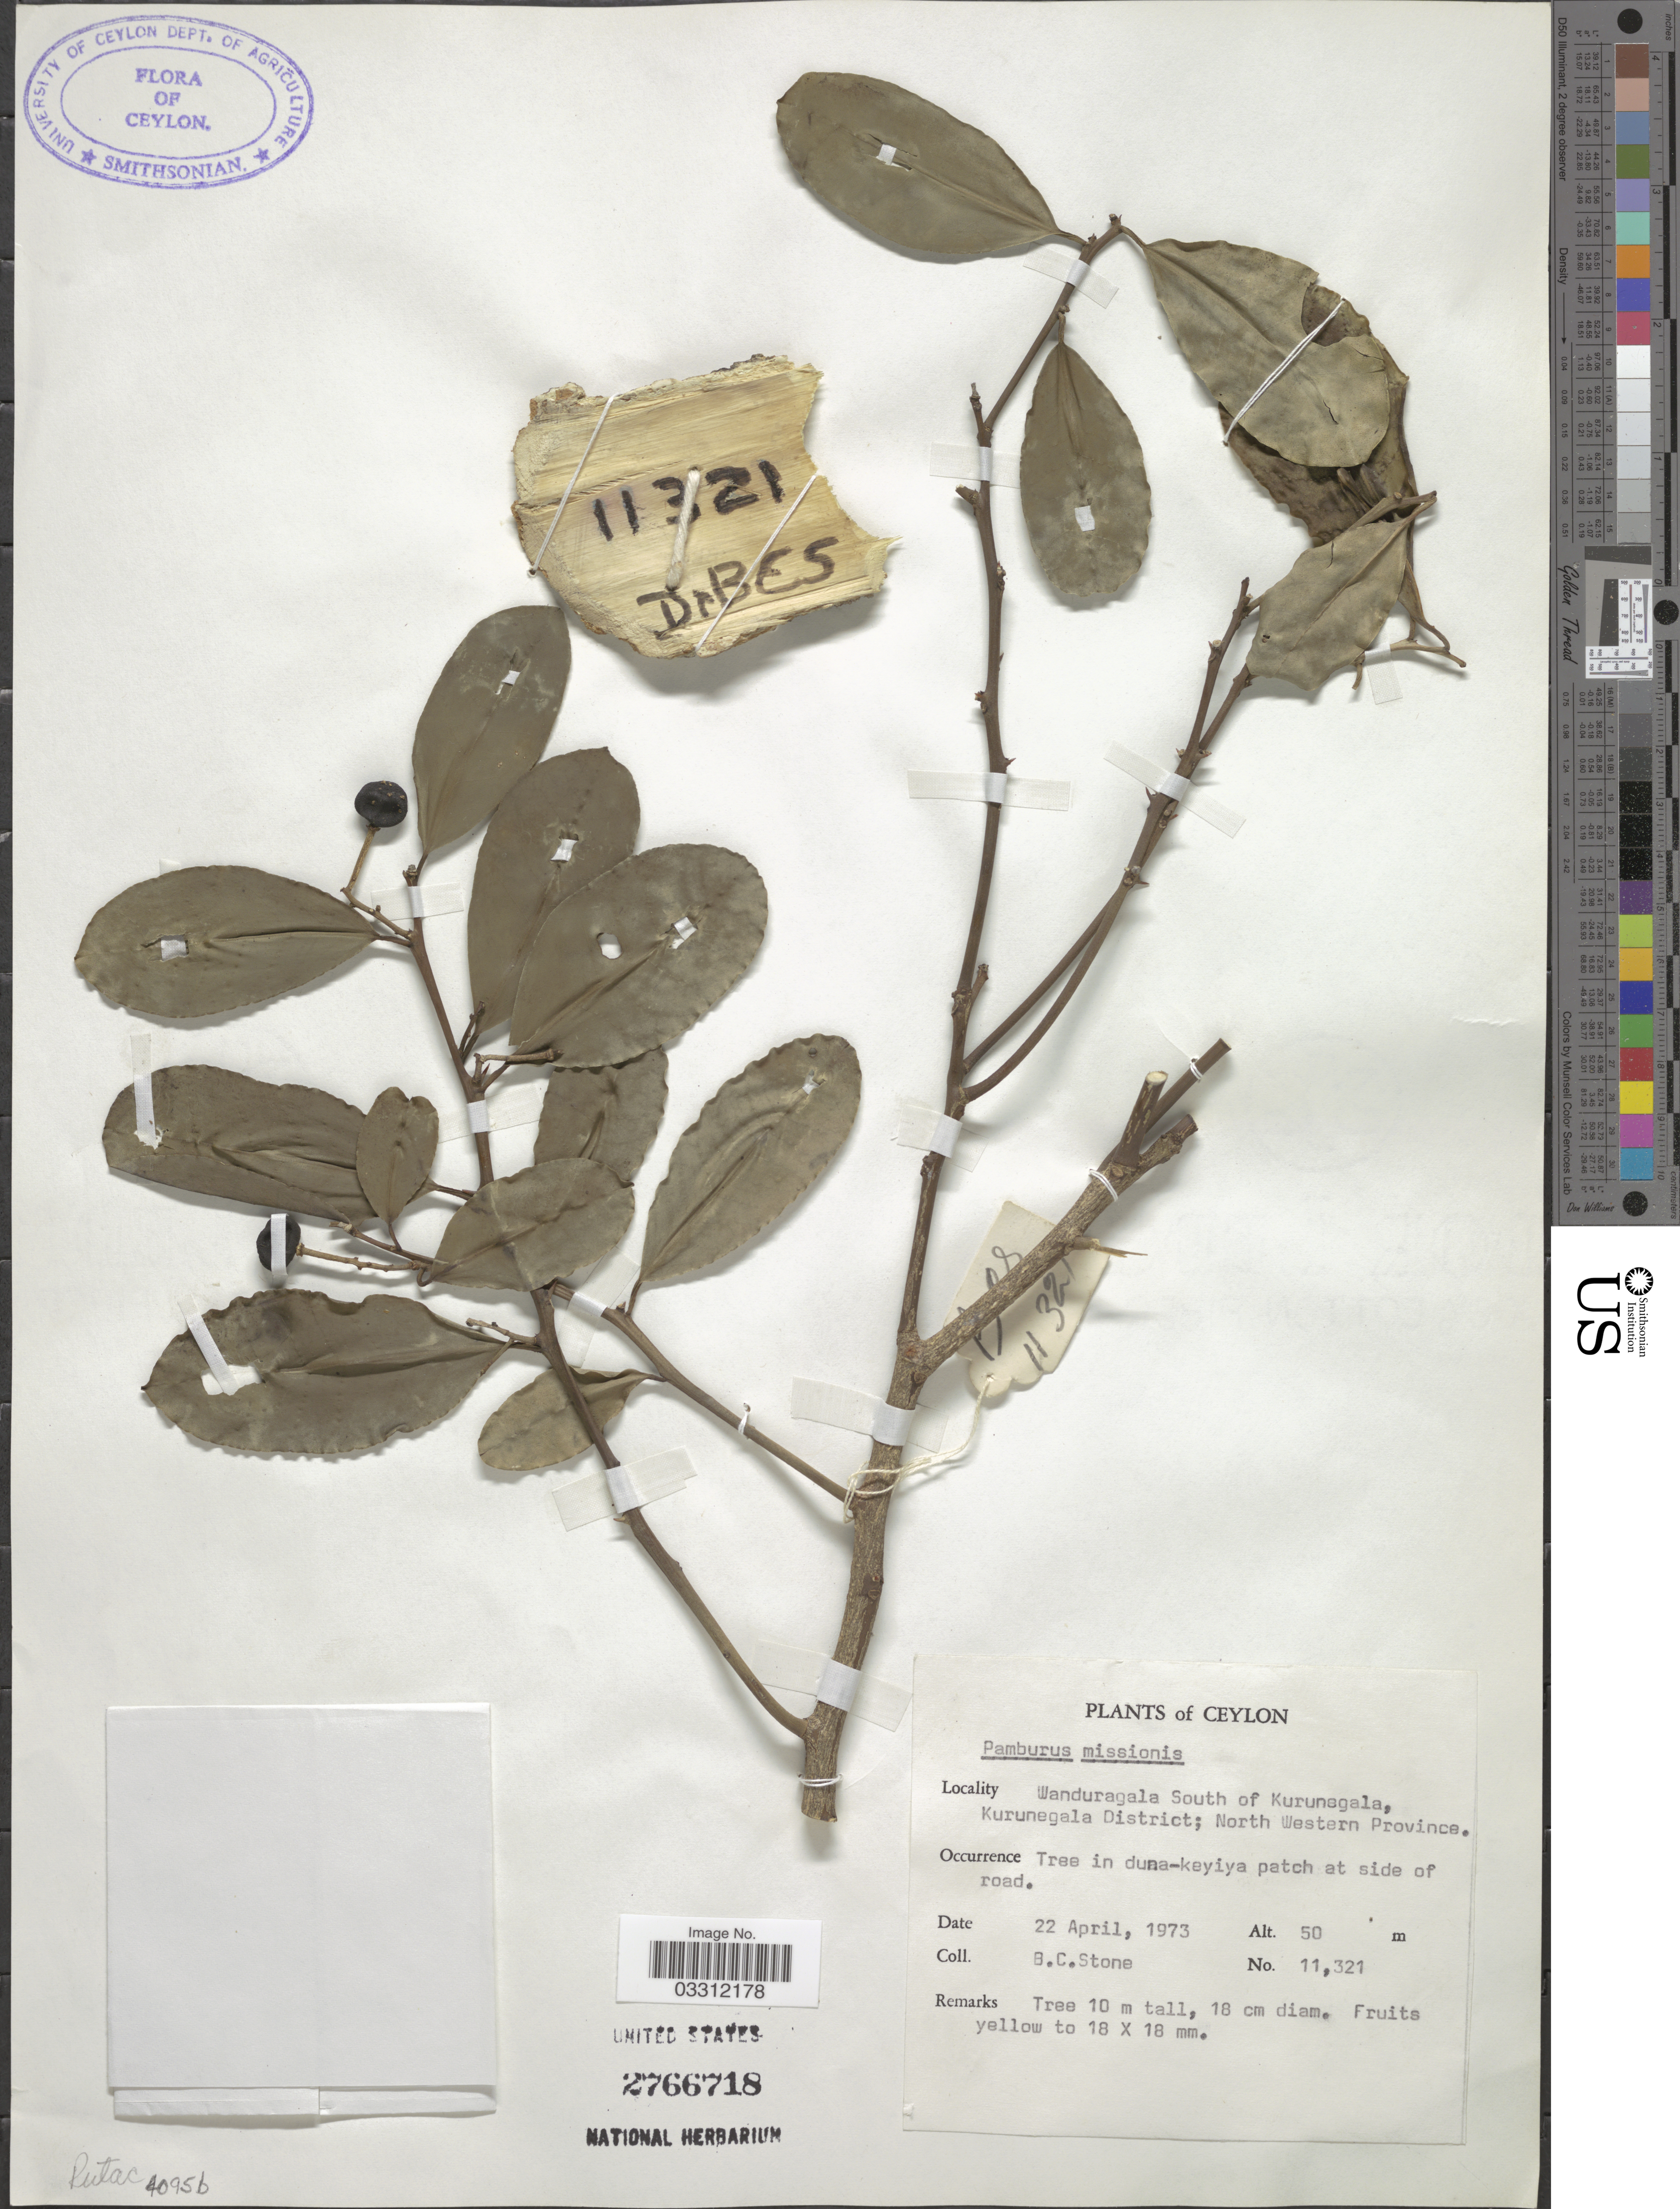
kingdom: Plantae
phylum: Tracheophyta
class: Magnoliopsida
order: Sapindales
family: Rutaceae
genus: Pamburus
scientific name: Pamburus missionis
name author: (Wight) Swingle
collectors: B. C. Stone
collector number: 11321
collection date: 1973-04-22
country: Sri Lanka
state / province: North Western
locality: Ceylon, Wanduragala South of Kurunegala, Kurunegala District.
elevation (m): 50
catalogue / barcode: US 2766718